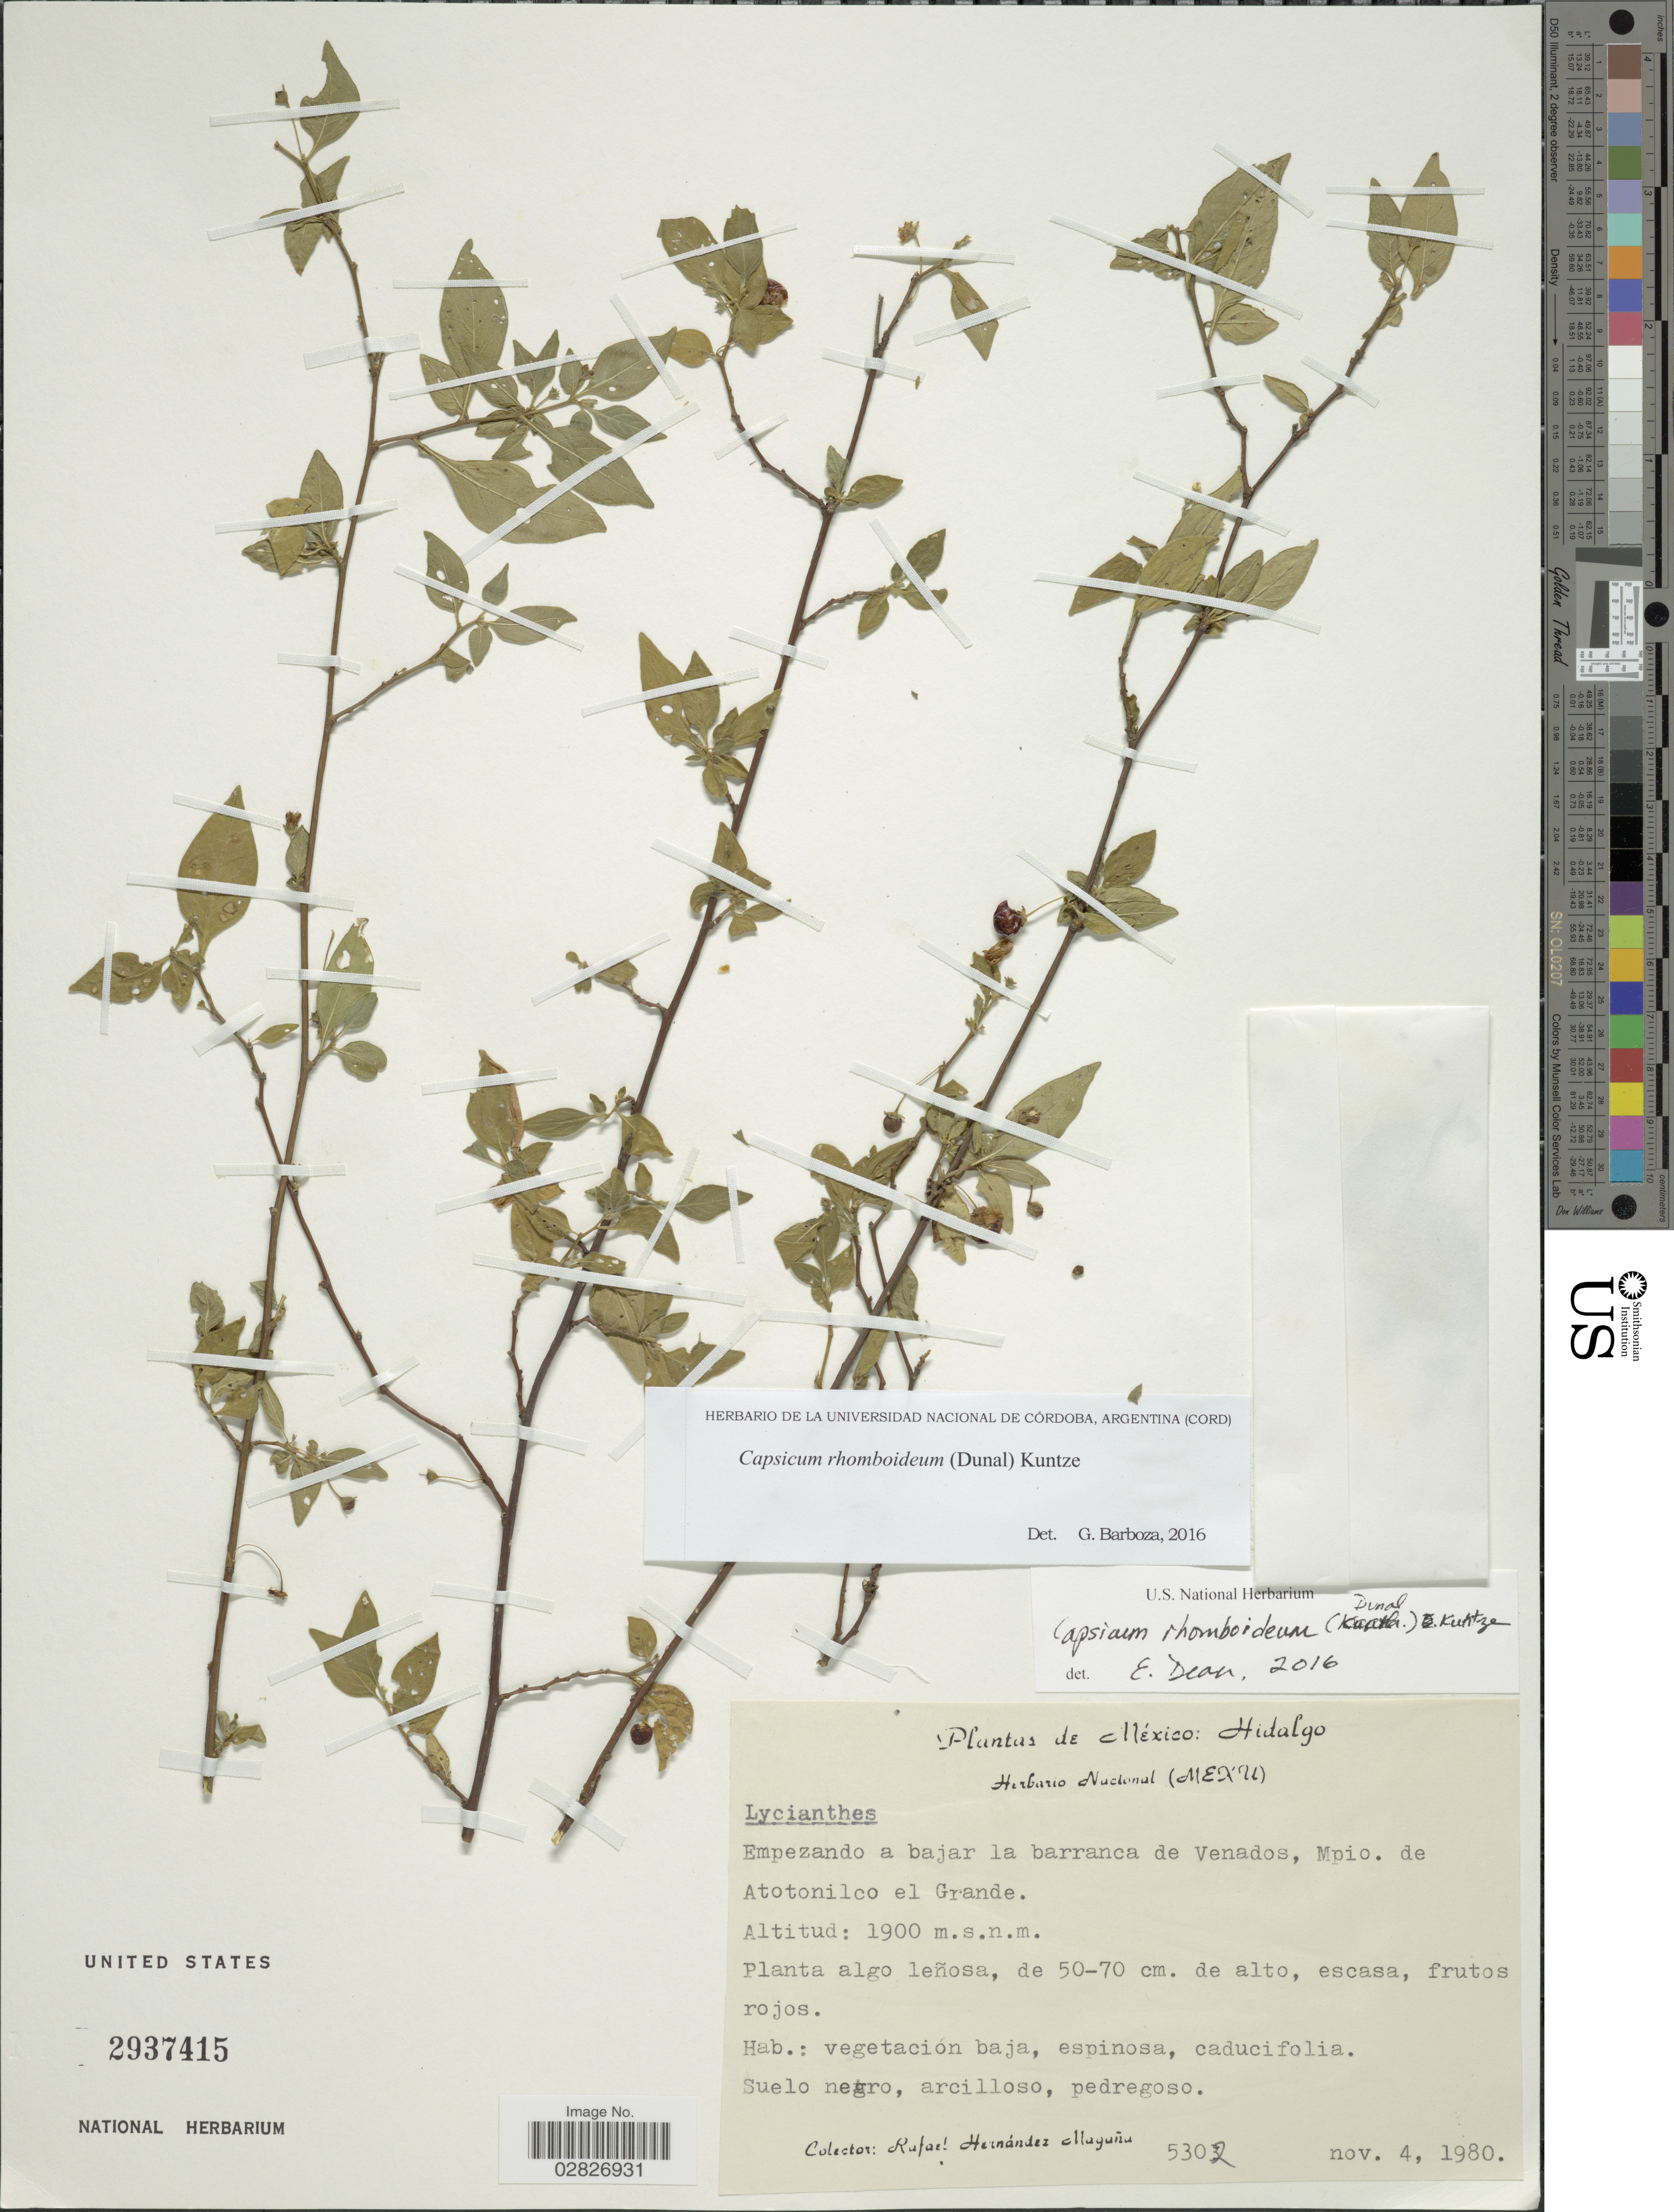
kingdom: Plantae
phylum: Tracheophyta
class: Magnoliopsida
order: Solanales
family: Solanaceae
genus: Capsicum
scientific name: Capsicum rhomboideum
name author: (Humb. & Bonpl. ex Dunal) Kuntze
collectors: R. Hernández-M.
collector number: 5302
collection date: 1980-11-04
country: Mexico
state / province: Hidalgo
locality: Empezando a bajar la barranca de Venados, Mpio. de Atotonilco el Grande.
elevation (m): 1900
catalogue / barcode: US 2937415